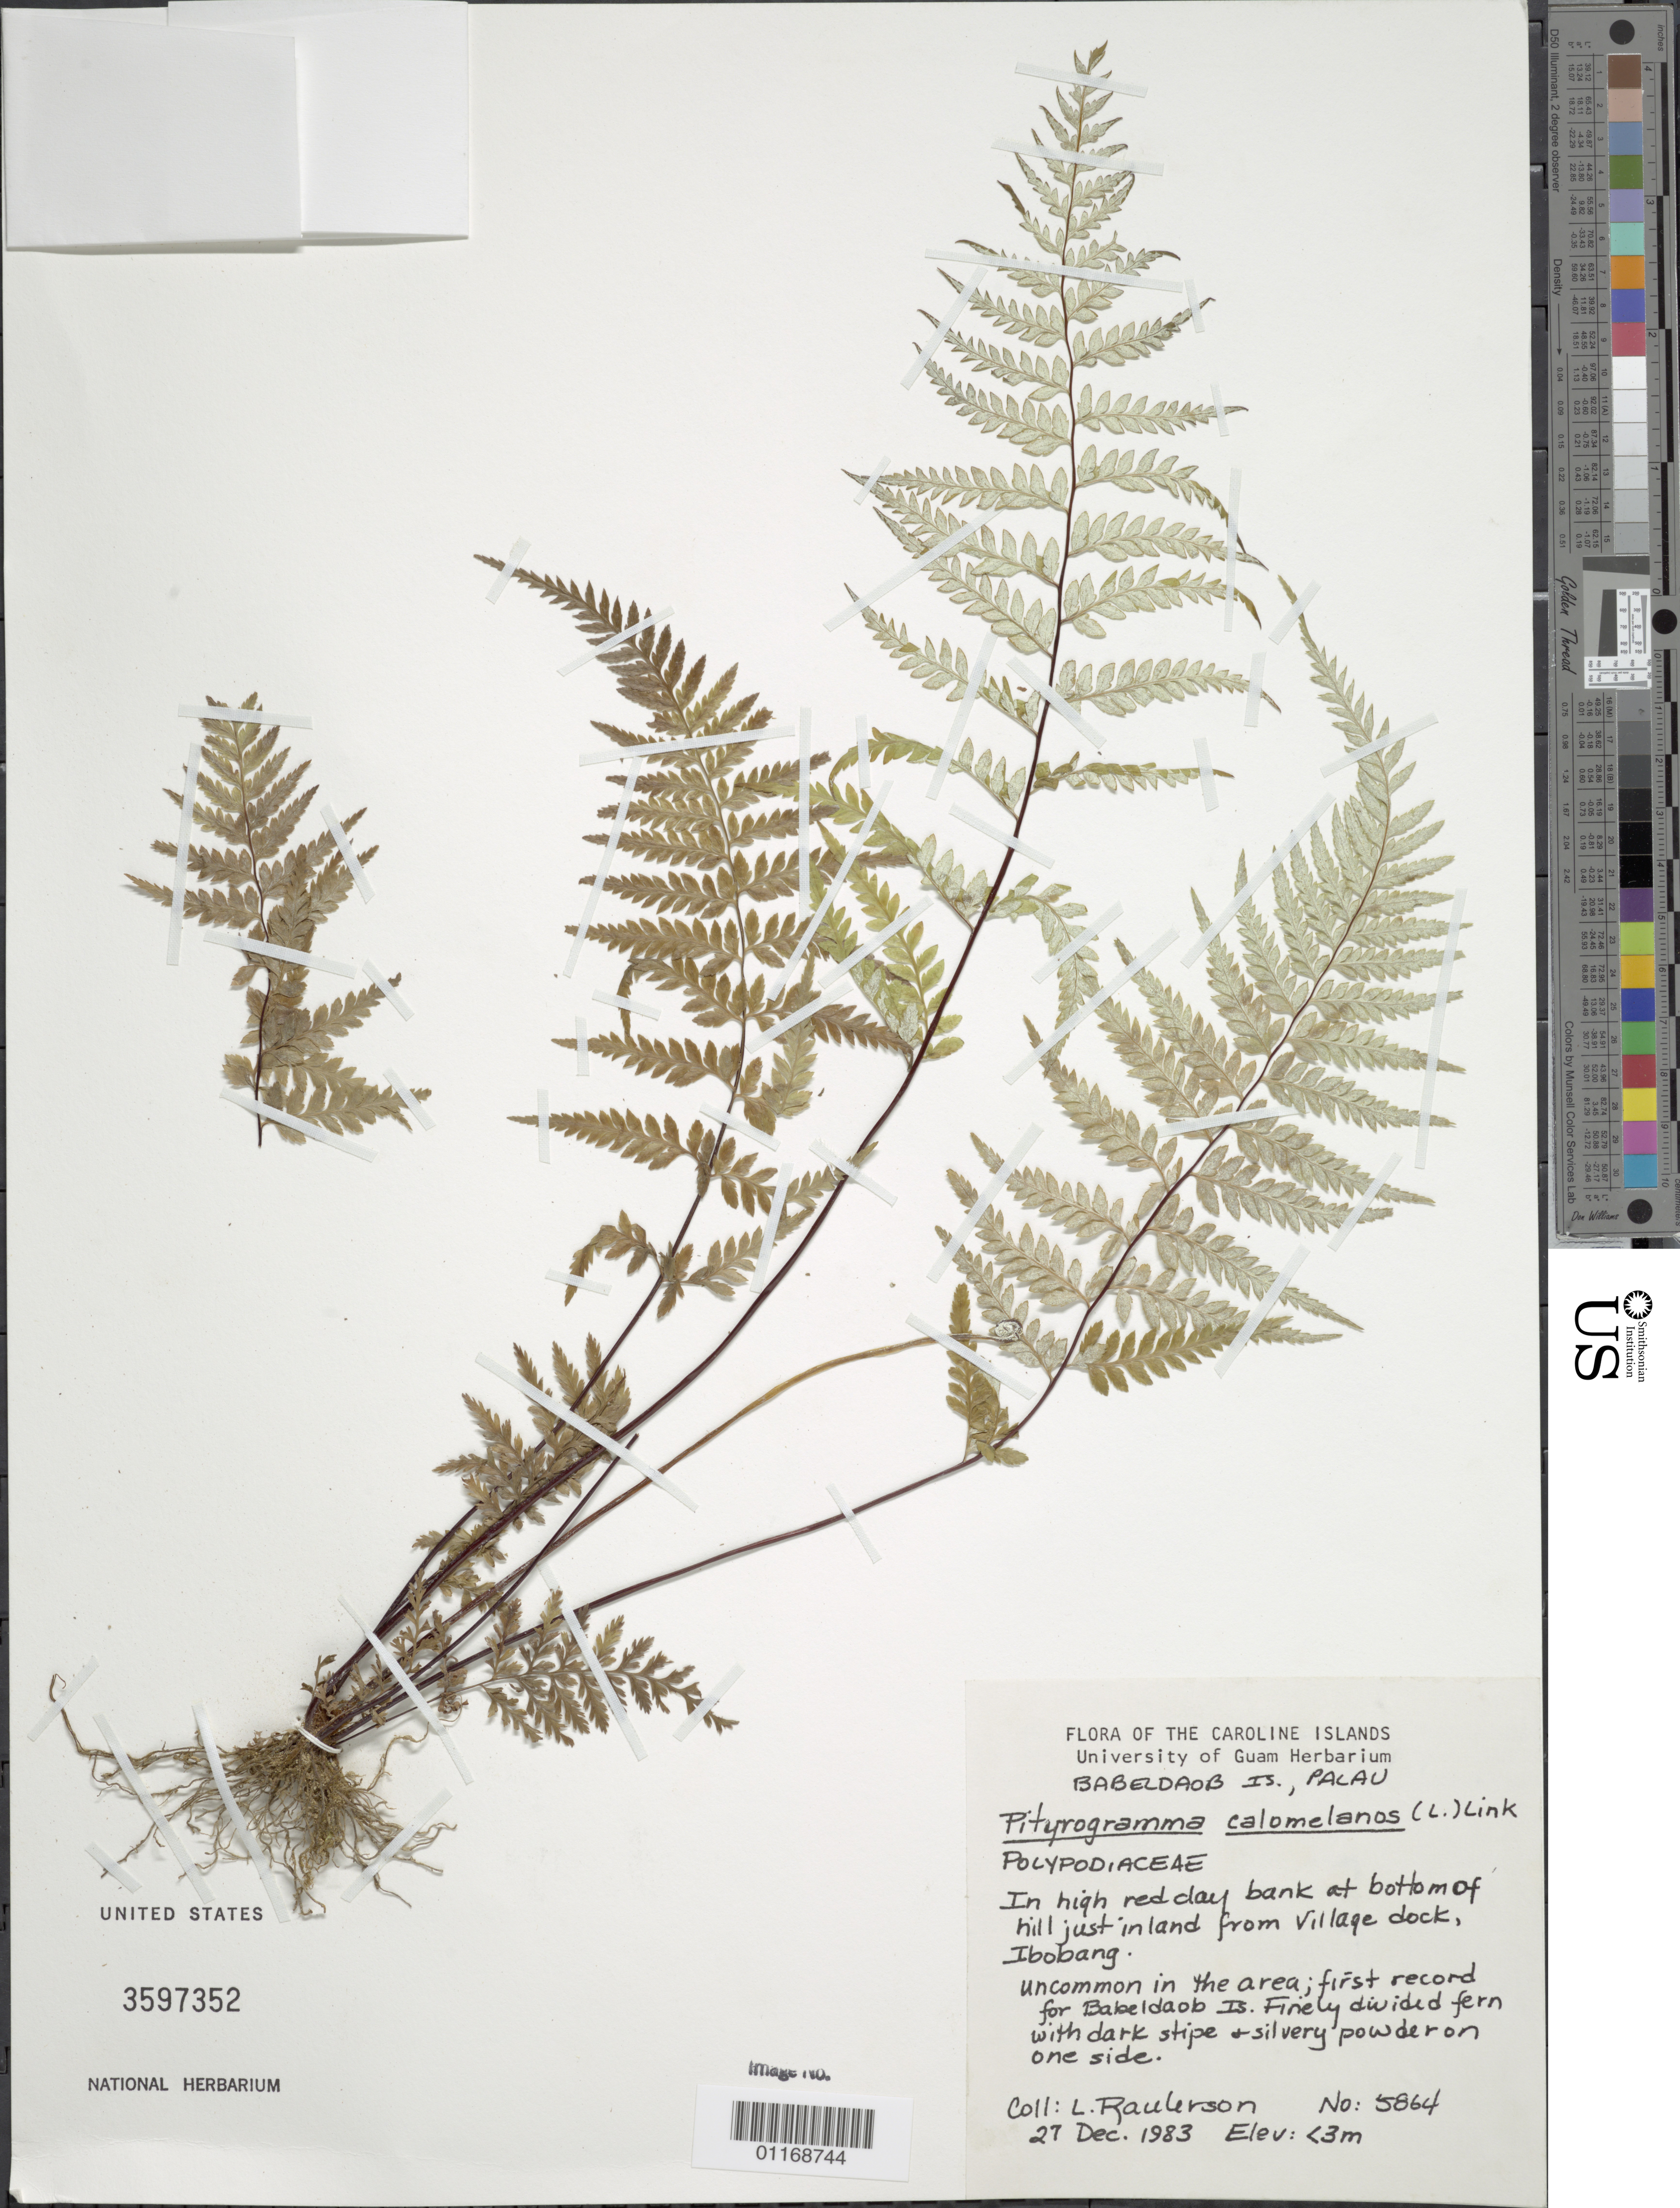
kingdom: Plantae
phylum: Tracheophyta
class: Polypodiopsida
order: Polypodiales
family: Pteridaceae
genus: Pityrogramma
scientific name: Pityrogramma calomelanos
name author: (L.) Link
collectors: L. Raulerson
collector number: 5864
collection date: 1983-12-27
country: Palau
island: Babeldaob [Babelthuap]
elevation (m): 3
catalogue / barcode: US 3597352